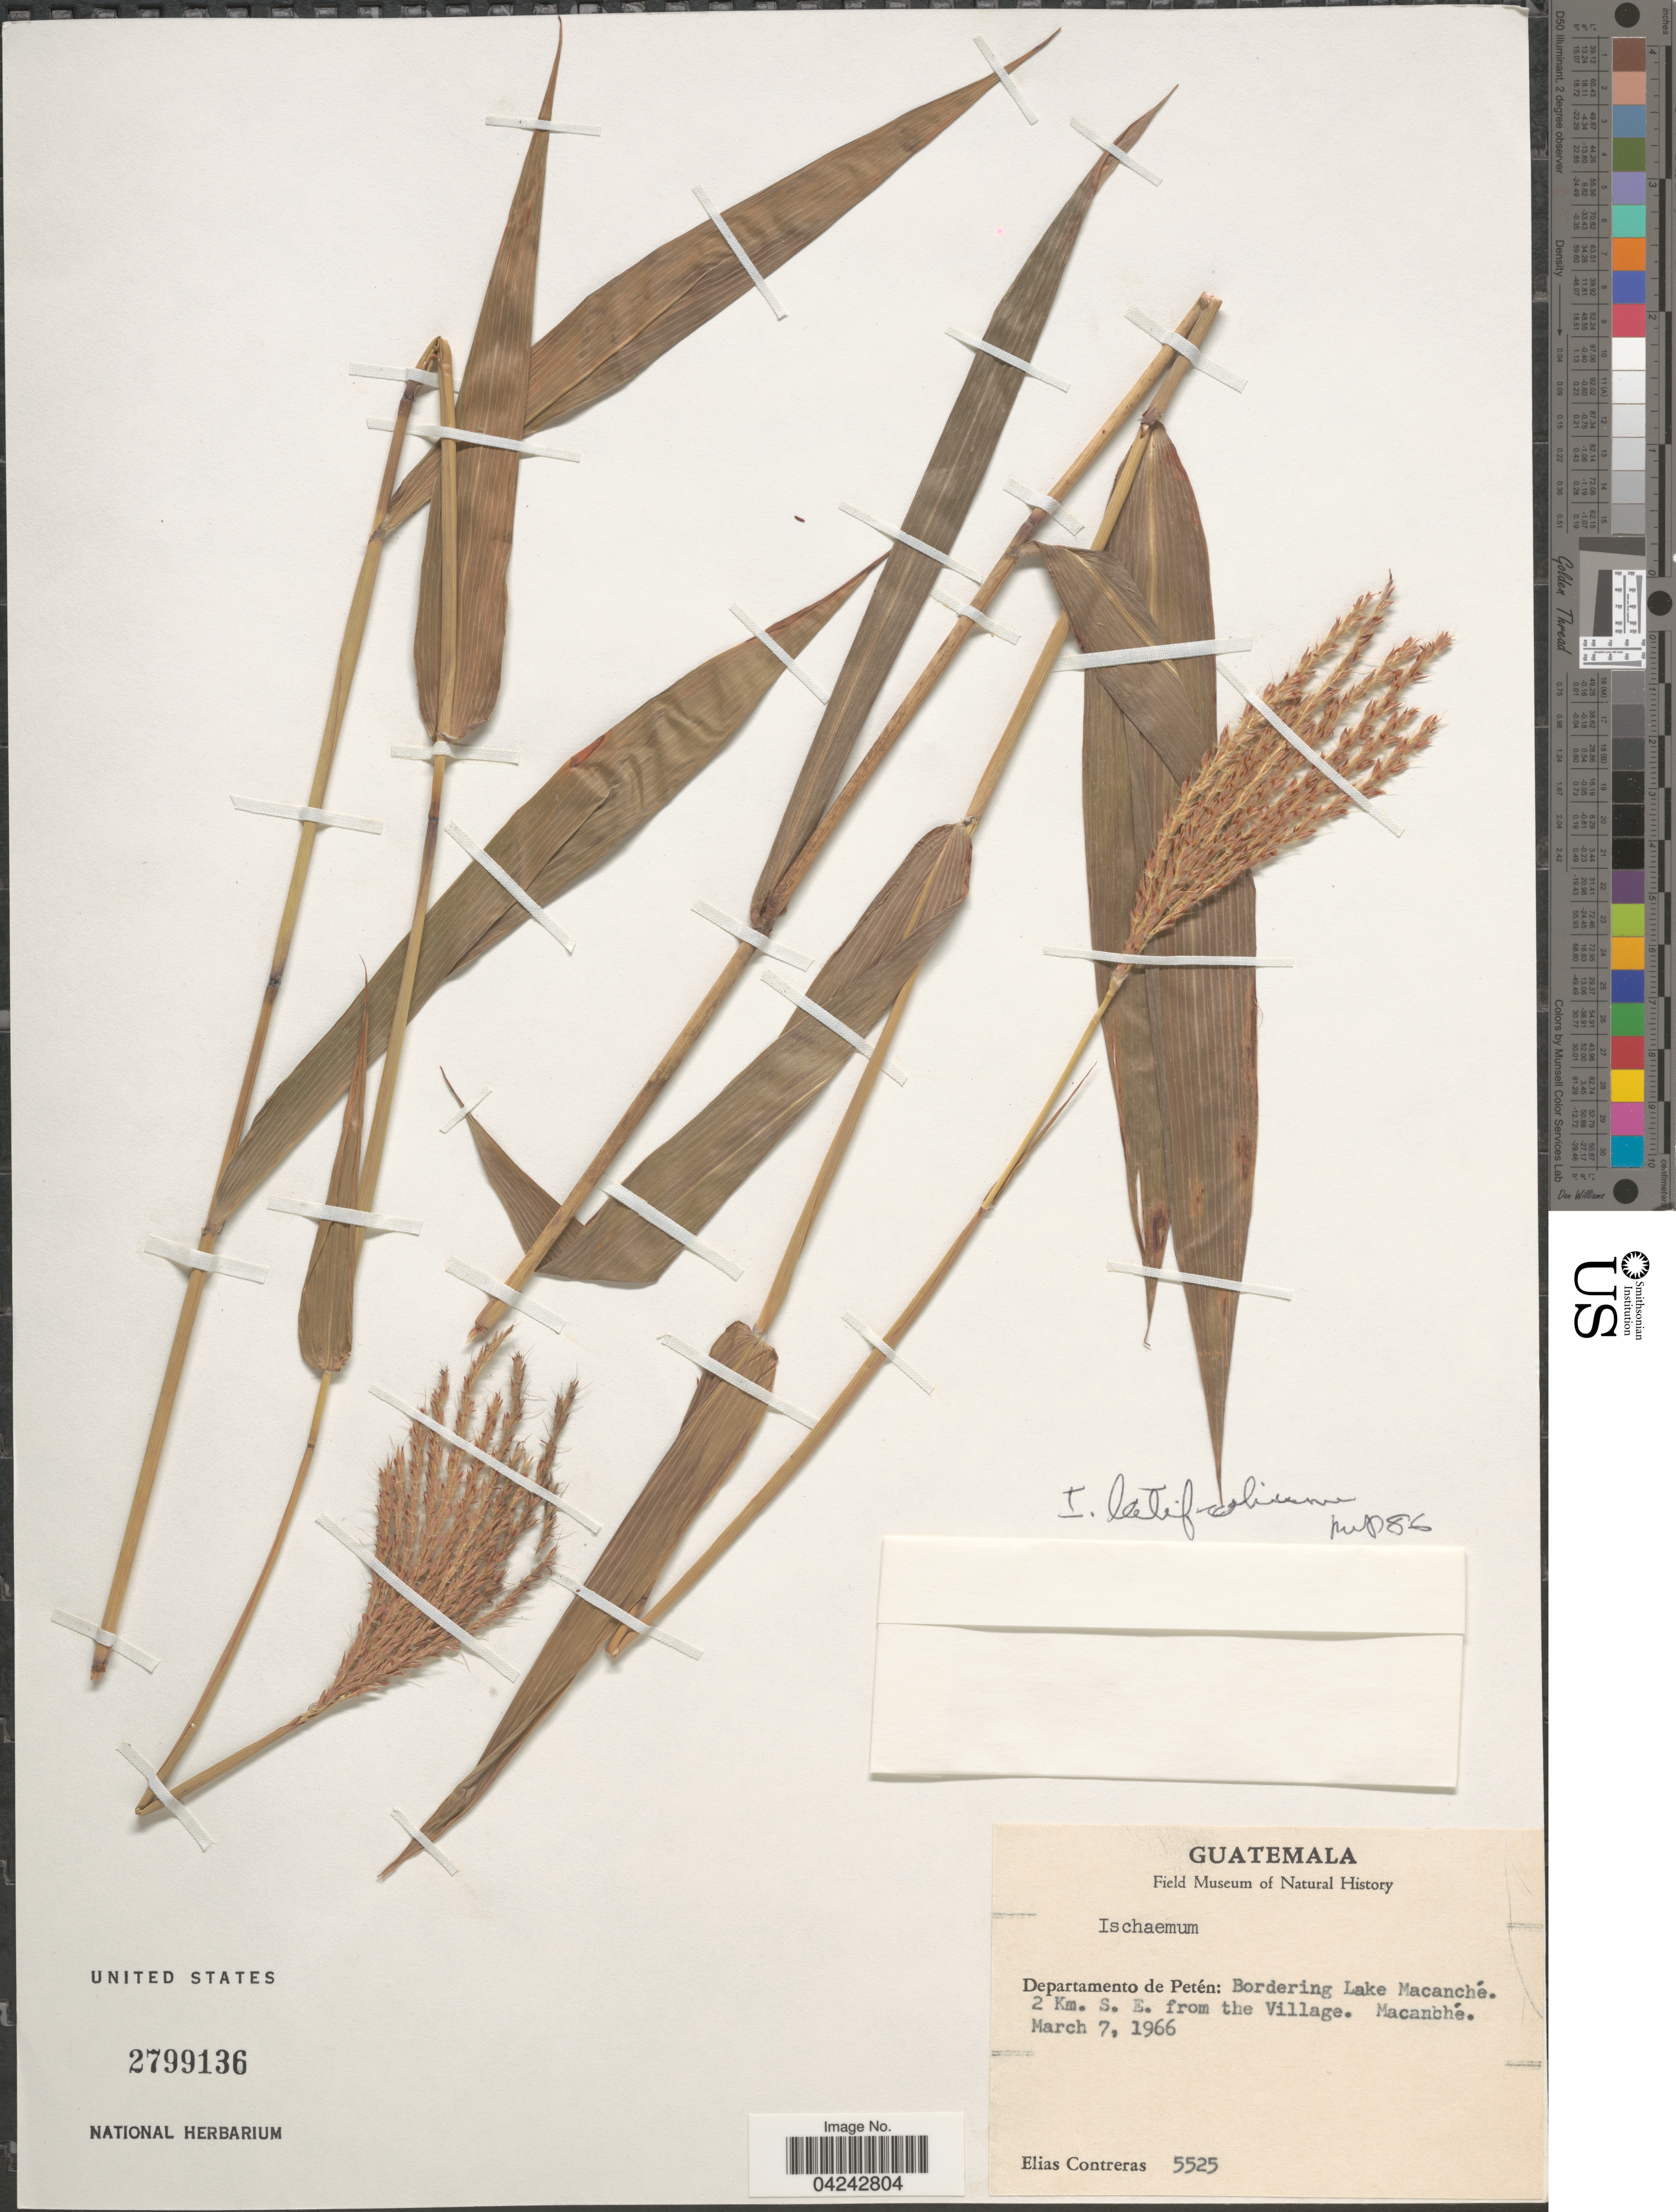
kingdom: Plantae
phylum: Tracheophyta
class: Liliopsida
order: Poales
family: Poaceae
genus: Ischaemum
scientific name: Ischaemum latifolium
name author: (Spreng.) Kunth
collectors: E. Contreras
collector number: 5525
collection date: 1966-03-07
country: Guatemala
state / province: El Peten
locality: Departamento de Petén: Bordering Lake Macanché. 2 Km. S. from the Village. Macanché.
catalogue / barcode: US 2799136